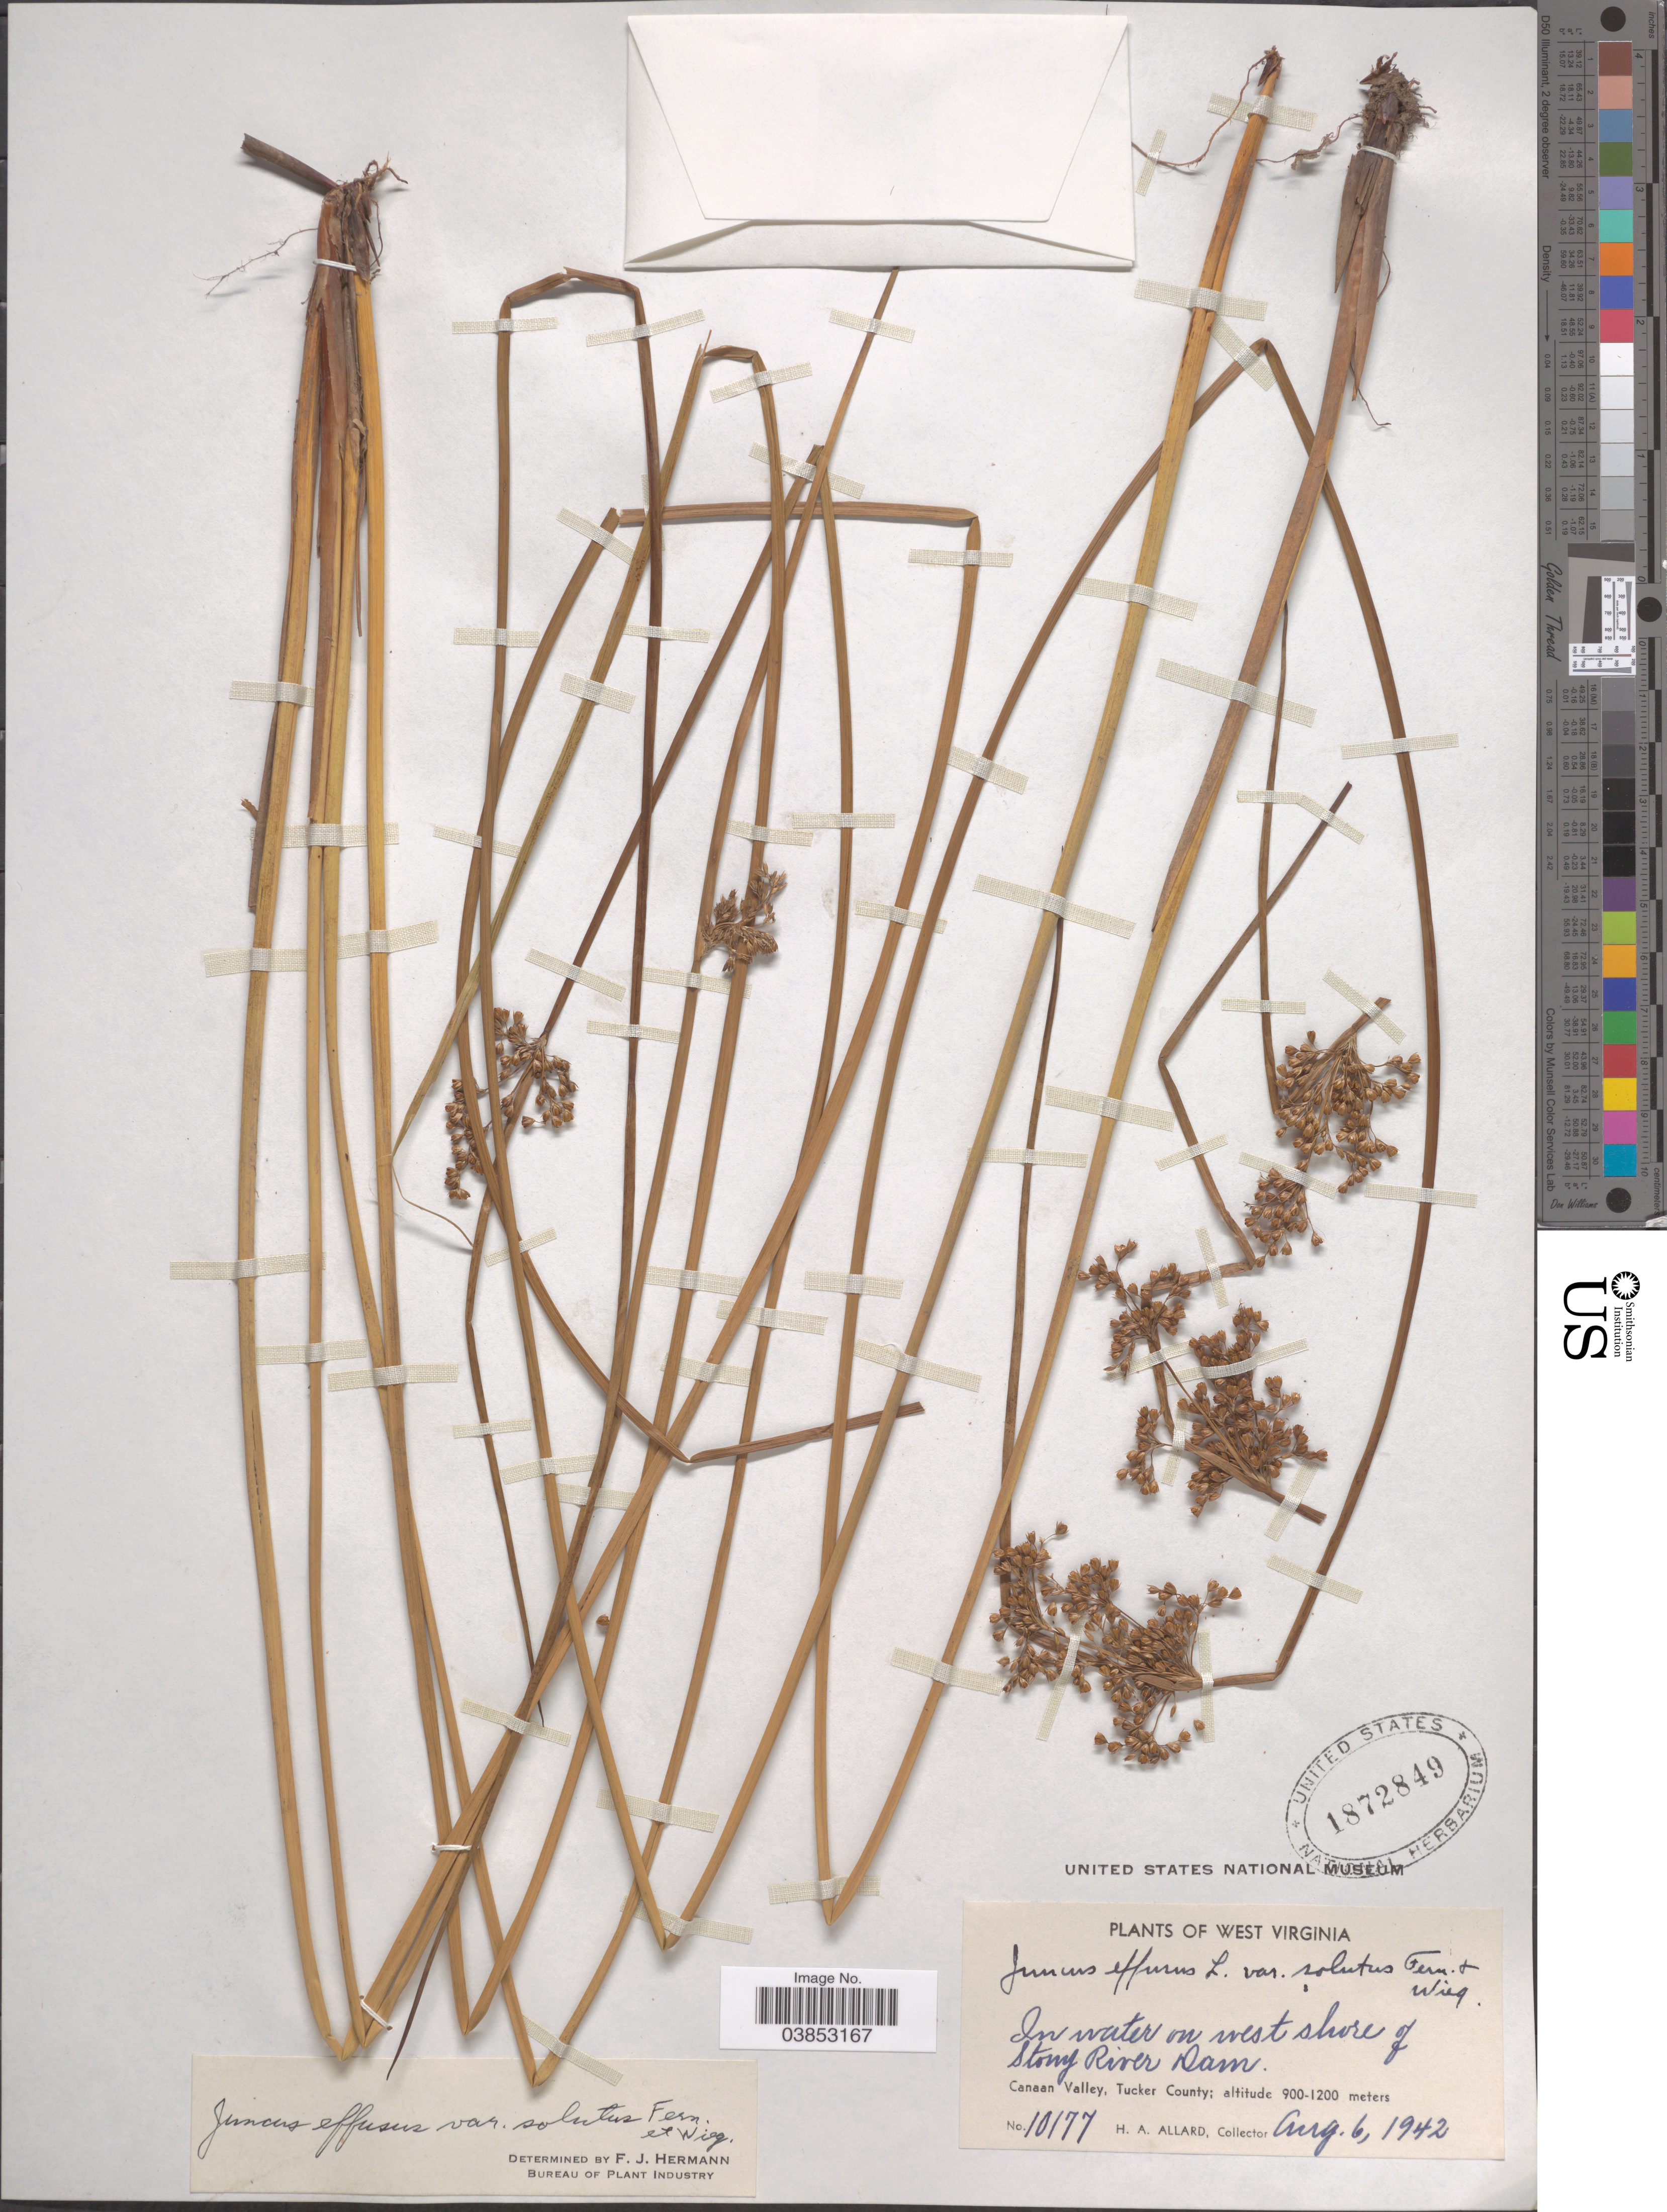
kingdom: Plantae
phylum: Tracheophyta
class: Liliopsida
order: Poales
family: Juncaceae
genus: Juncus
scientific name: Juncus effusus var. solutus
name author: Fernald & Wiegand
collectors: H. A. Allard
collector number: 10177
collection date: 1942-08-06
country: United States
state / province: West Virginia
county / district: Tucker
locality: On west shore of Stony River Dam. Canaan Valley, Tucker County.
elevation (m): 900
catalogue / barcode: US 1872849